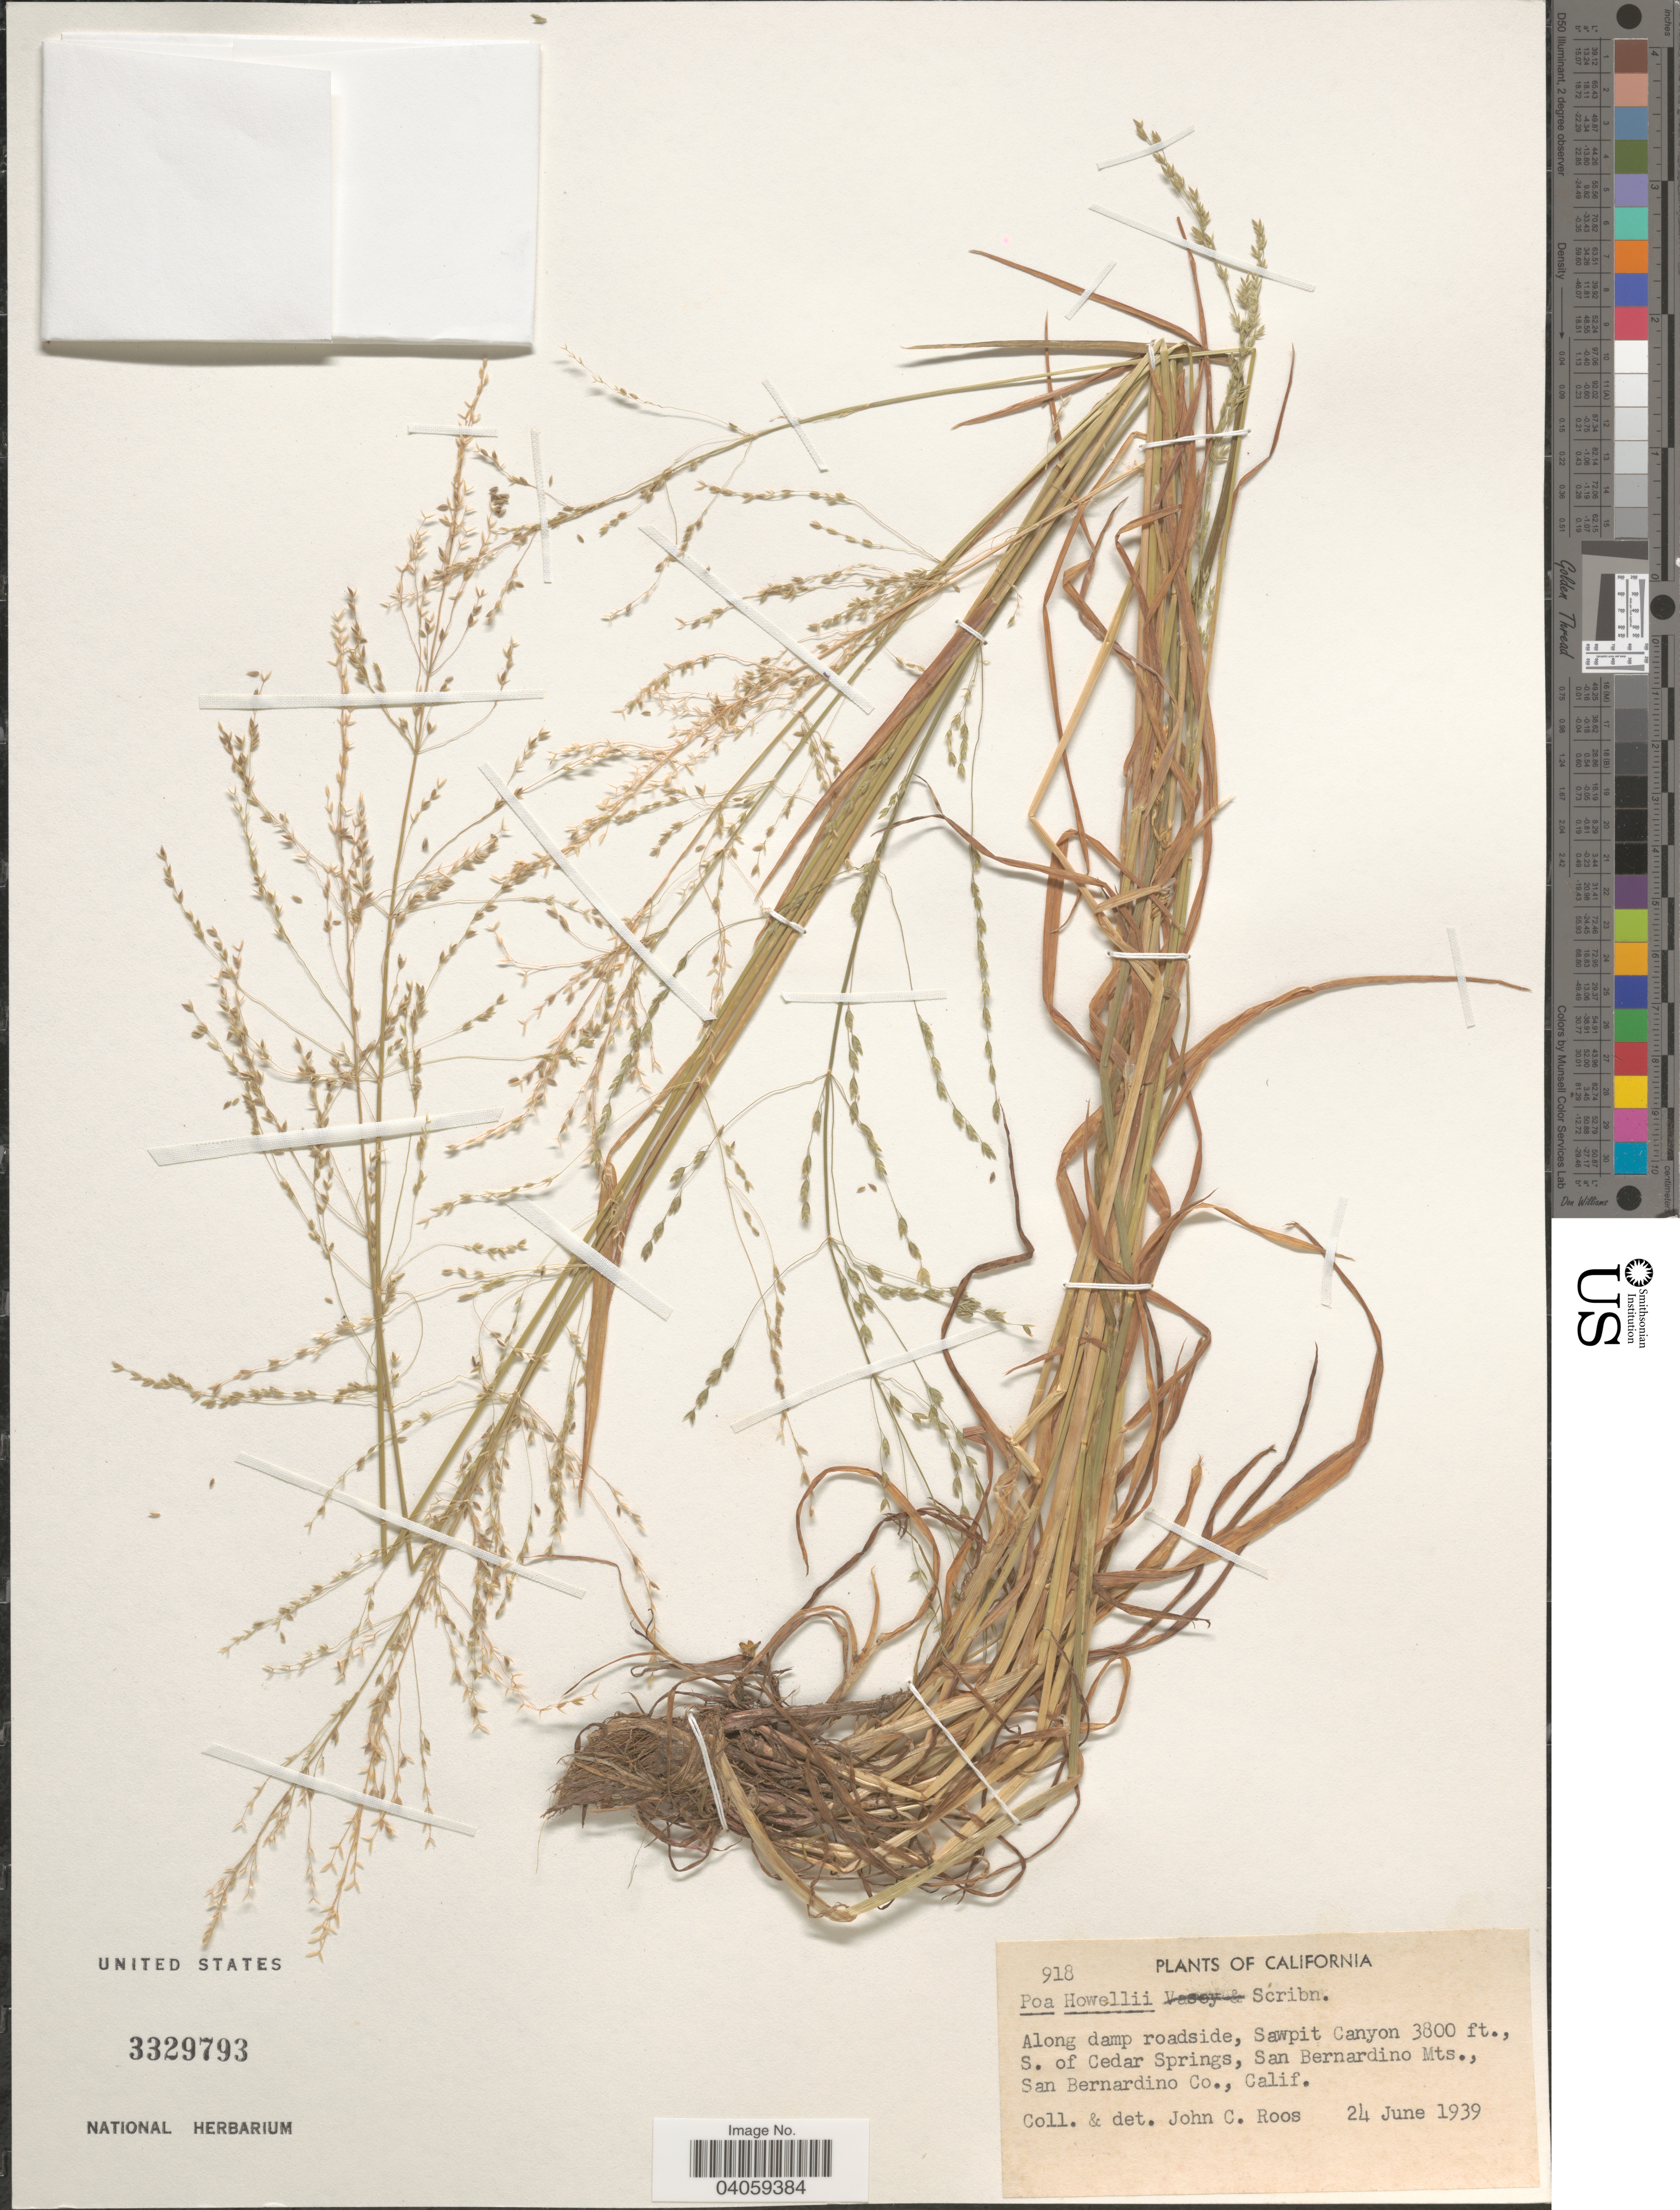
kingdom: Plantae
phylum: Tracheophyta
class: Liliopsida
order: Poales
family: Poaceae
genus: Poa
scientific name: Poa howellii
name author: Vasey & Scribn.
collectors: J. C. Roos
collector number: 918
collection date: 1939-06-24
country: United States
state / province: California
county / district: San Bernardino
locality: Along damp roadside, Sawpit Canyon, S. of Cedar Springs, San Bernardino Mts., San Bernardino Co.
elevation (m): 1158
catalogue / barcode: US 3329793